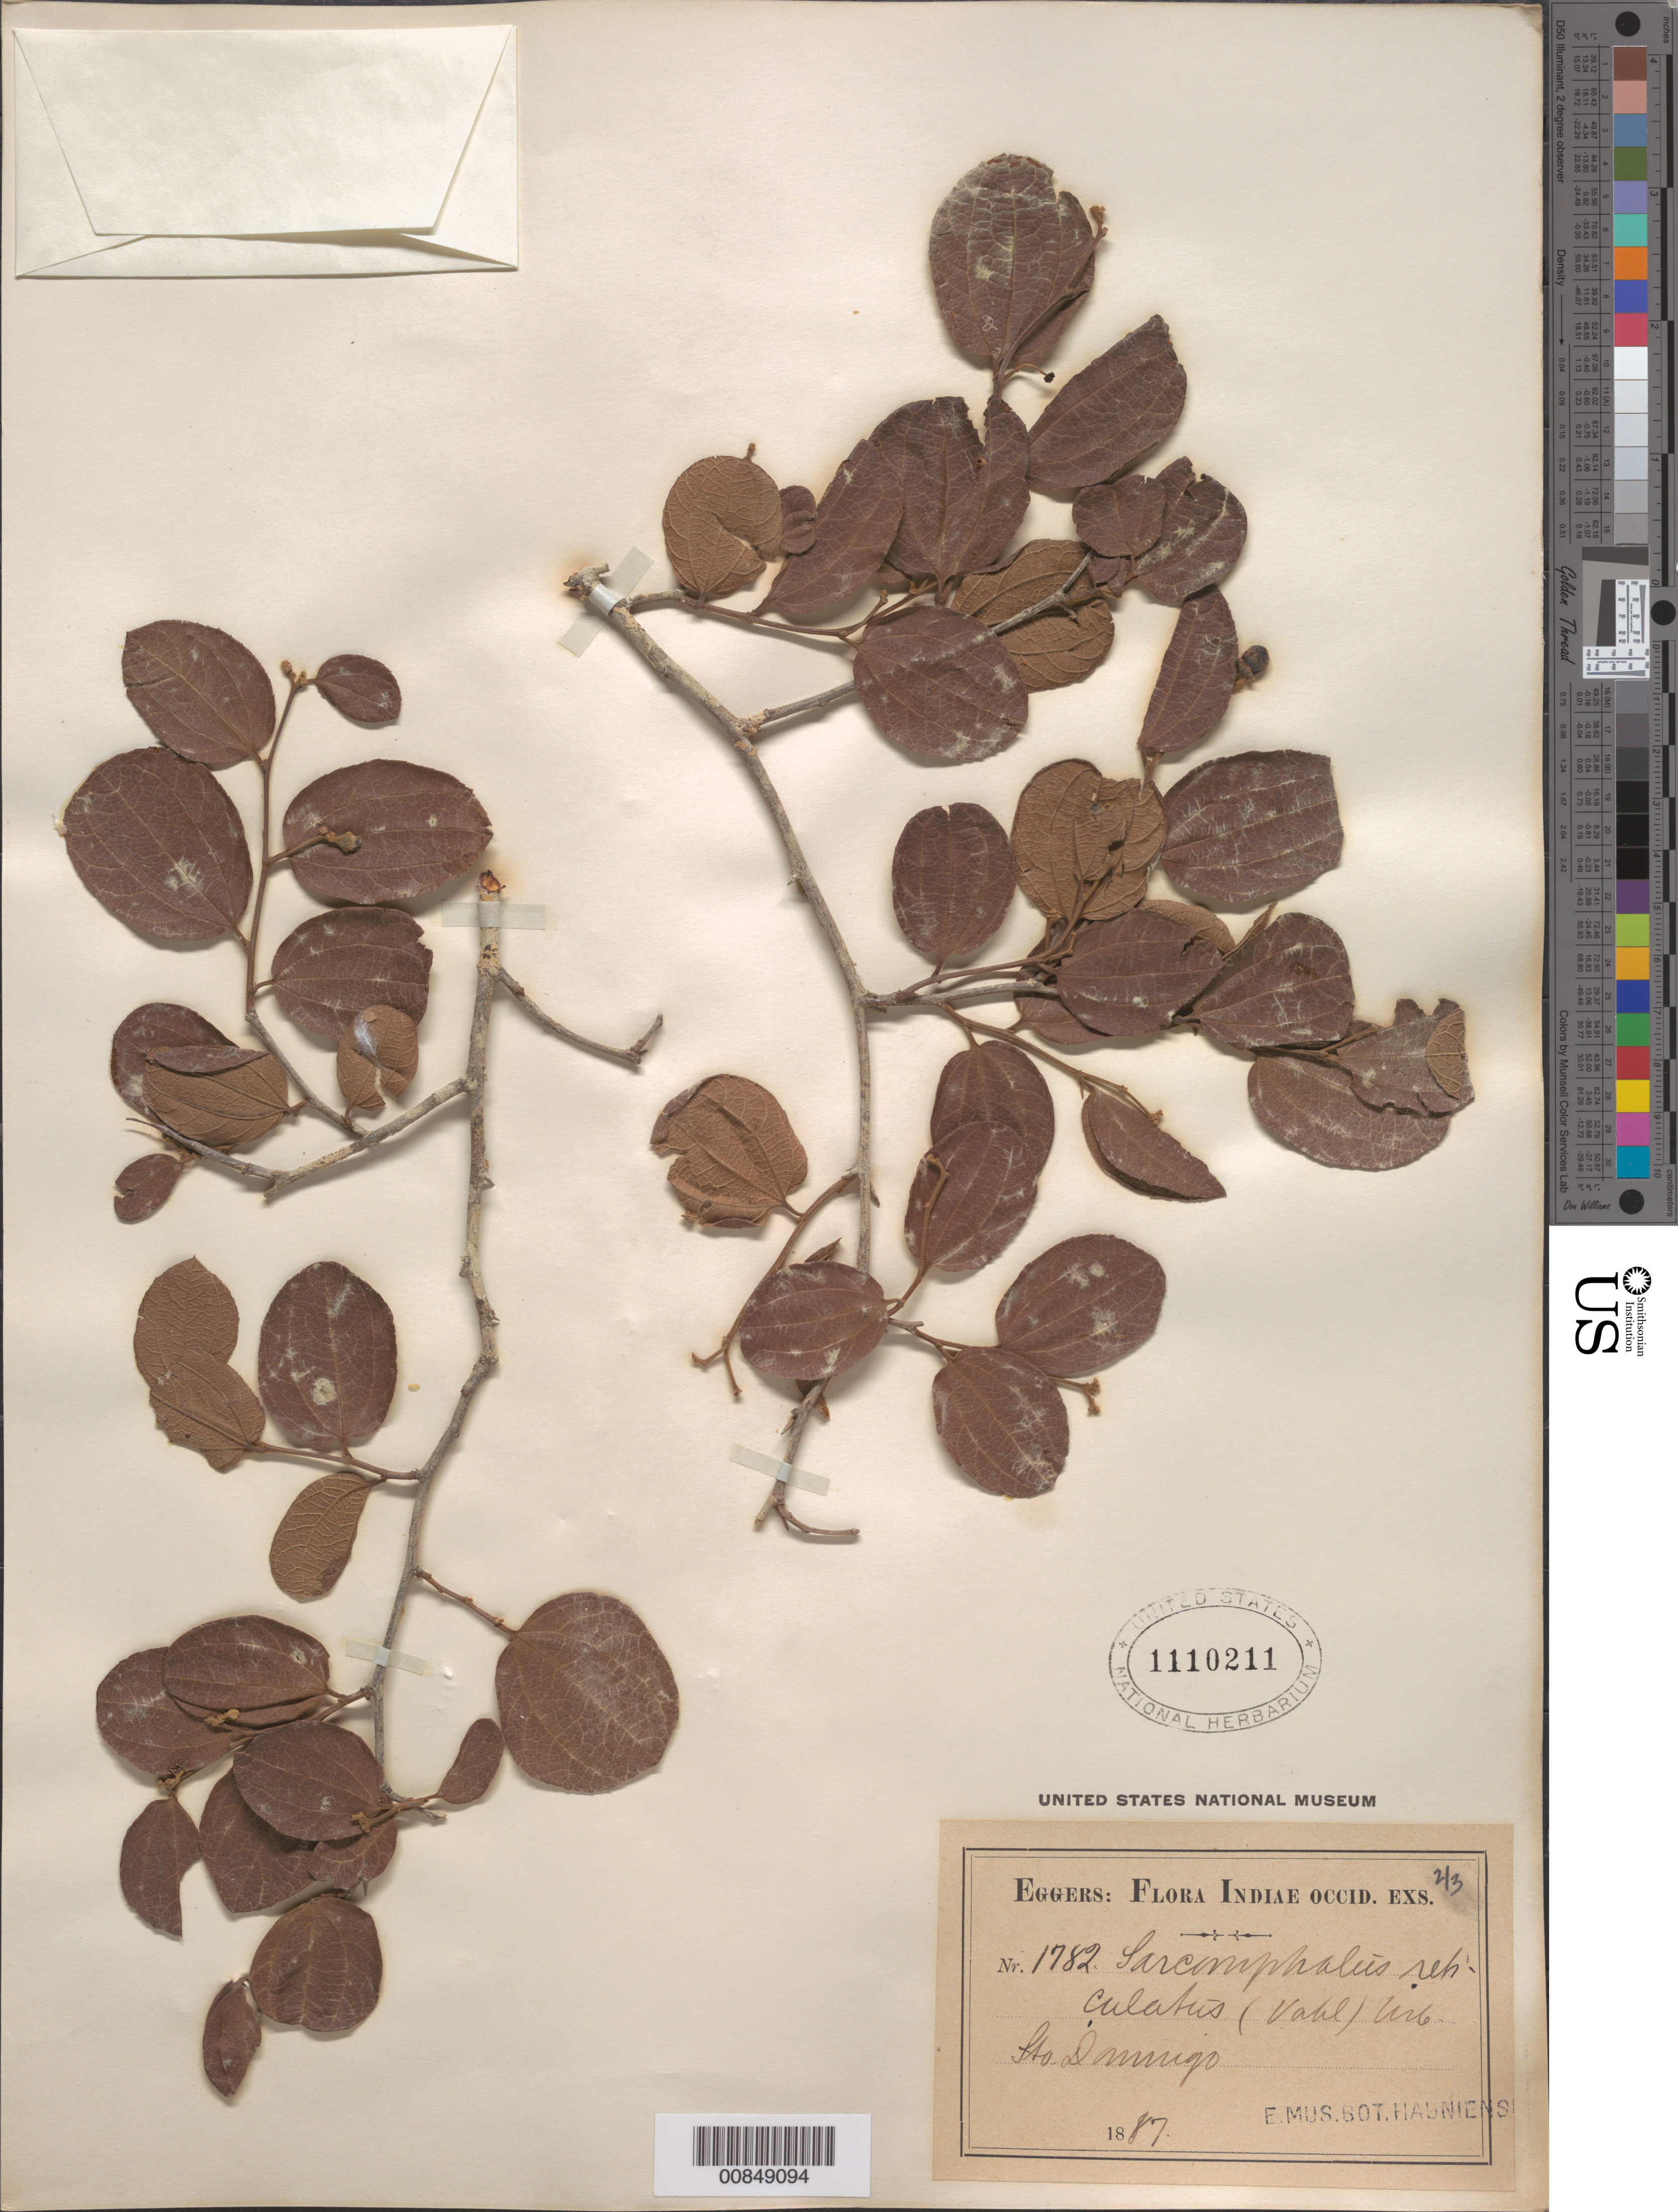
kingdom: Plantae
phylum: Tracheophyta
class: Magnoliopsida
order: Rosales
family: Rhamnaceae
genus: Sarcomphalus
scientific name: Sarcomphalus reticulatus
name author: (Vahl) Urb.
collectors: H. F. A. von Eggers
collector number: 1782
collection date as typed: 1887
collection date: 1887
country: Dominican Republic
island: Hispaniola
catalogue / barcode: US 1110211